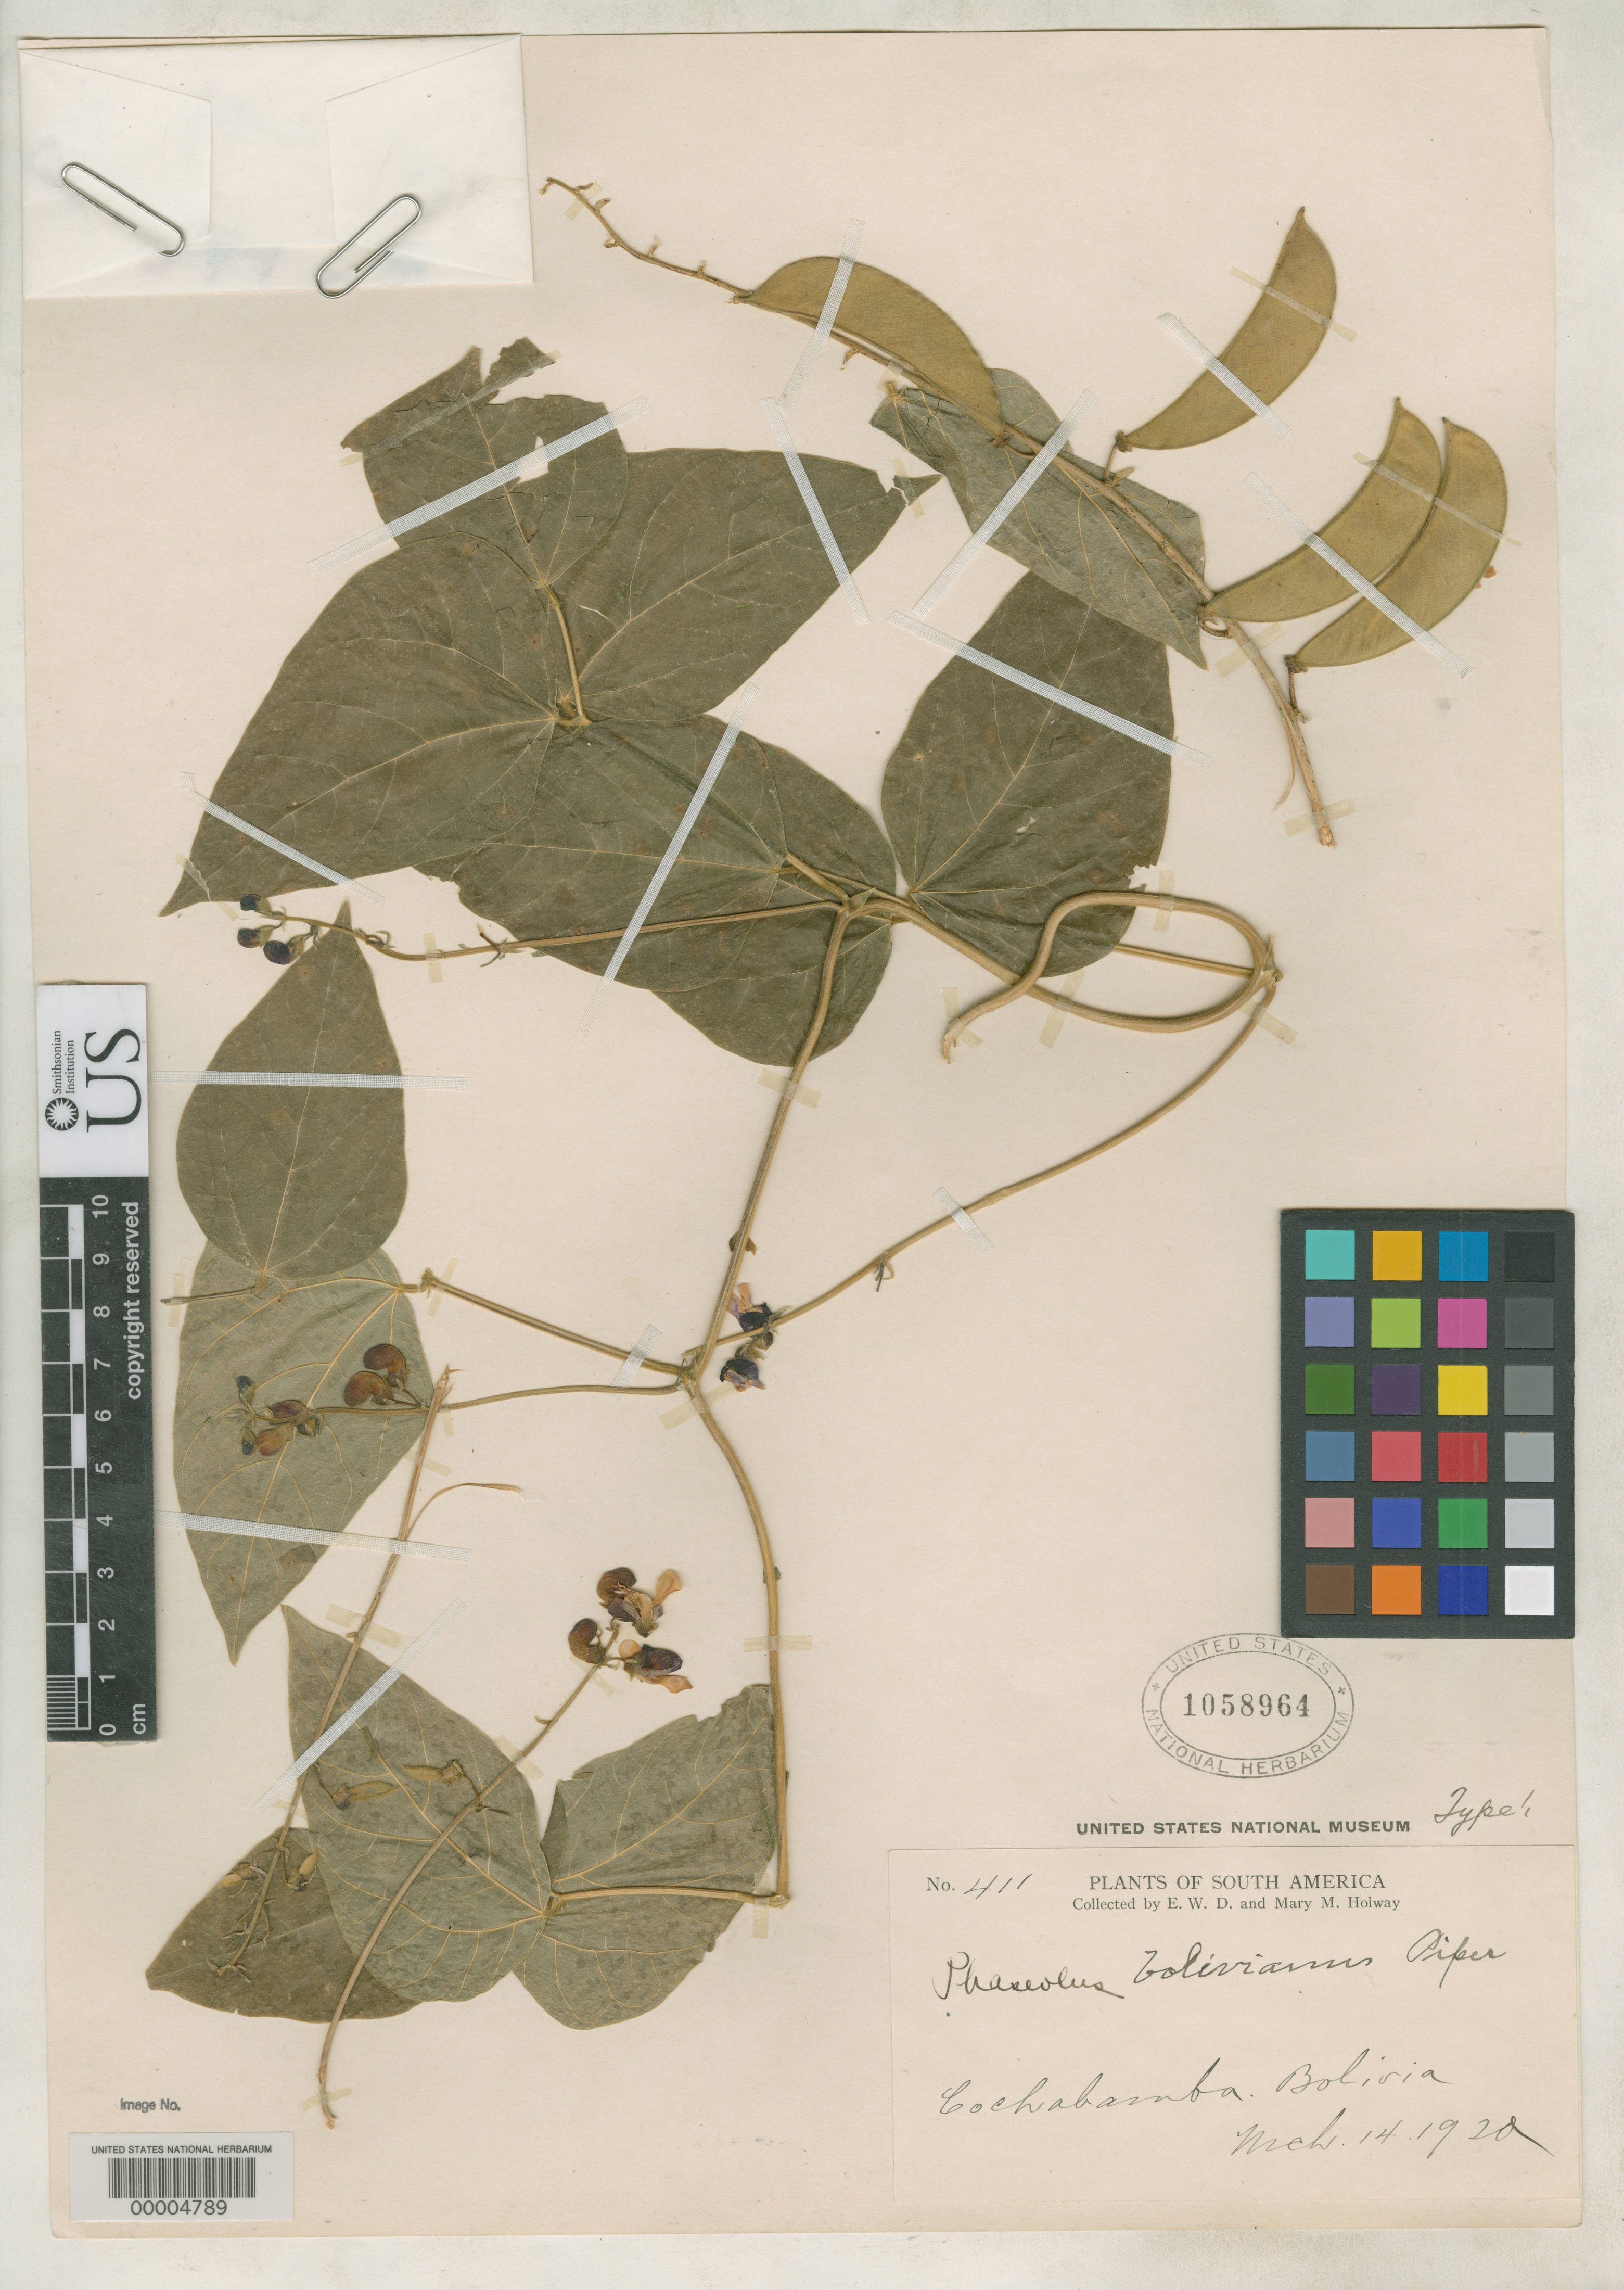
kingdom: Plantae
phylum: Tracheophyta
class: Magnoliopsida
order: Fabales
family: Fabaceae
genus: Phaseolus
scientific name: Phaseolus bolivianus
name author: Piper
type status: Holotype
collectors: E. W. D. Holway & M. M. Holway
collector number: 411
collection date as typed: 14 Mar 1920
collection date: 1920-03-14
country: Bolivia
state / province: Cochabamba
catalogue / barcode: US 1058964